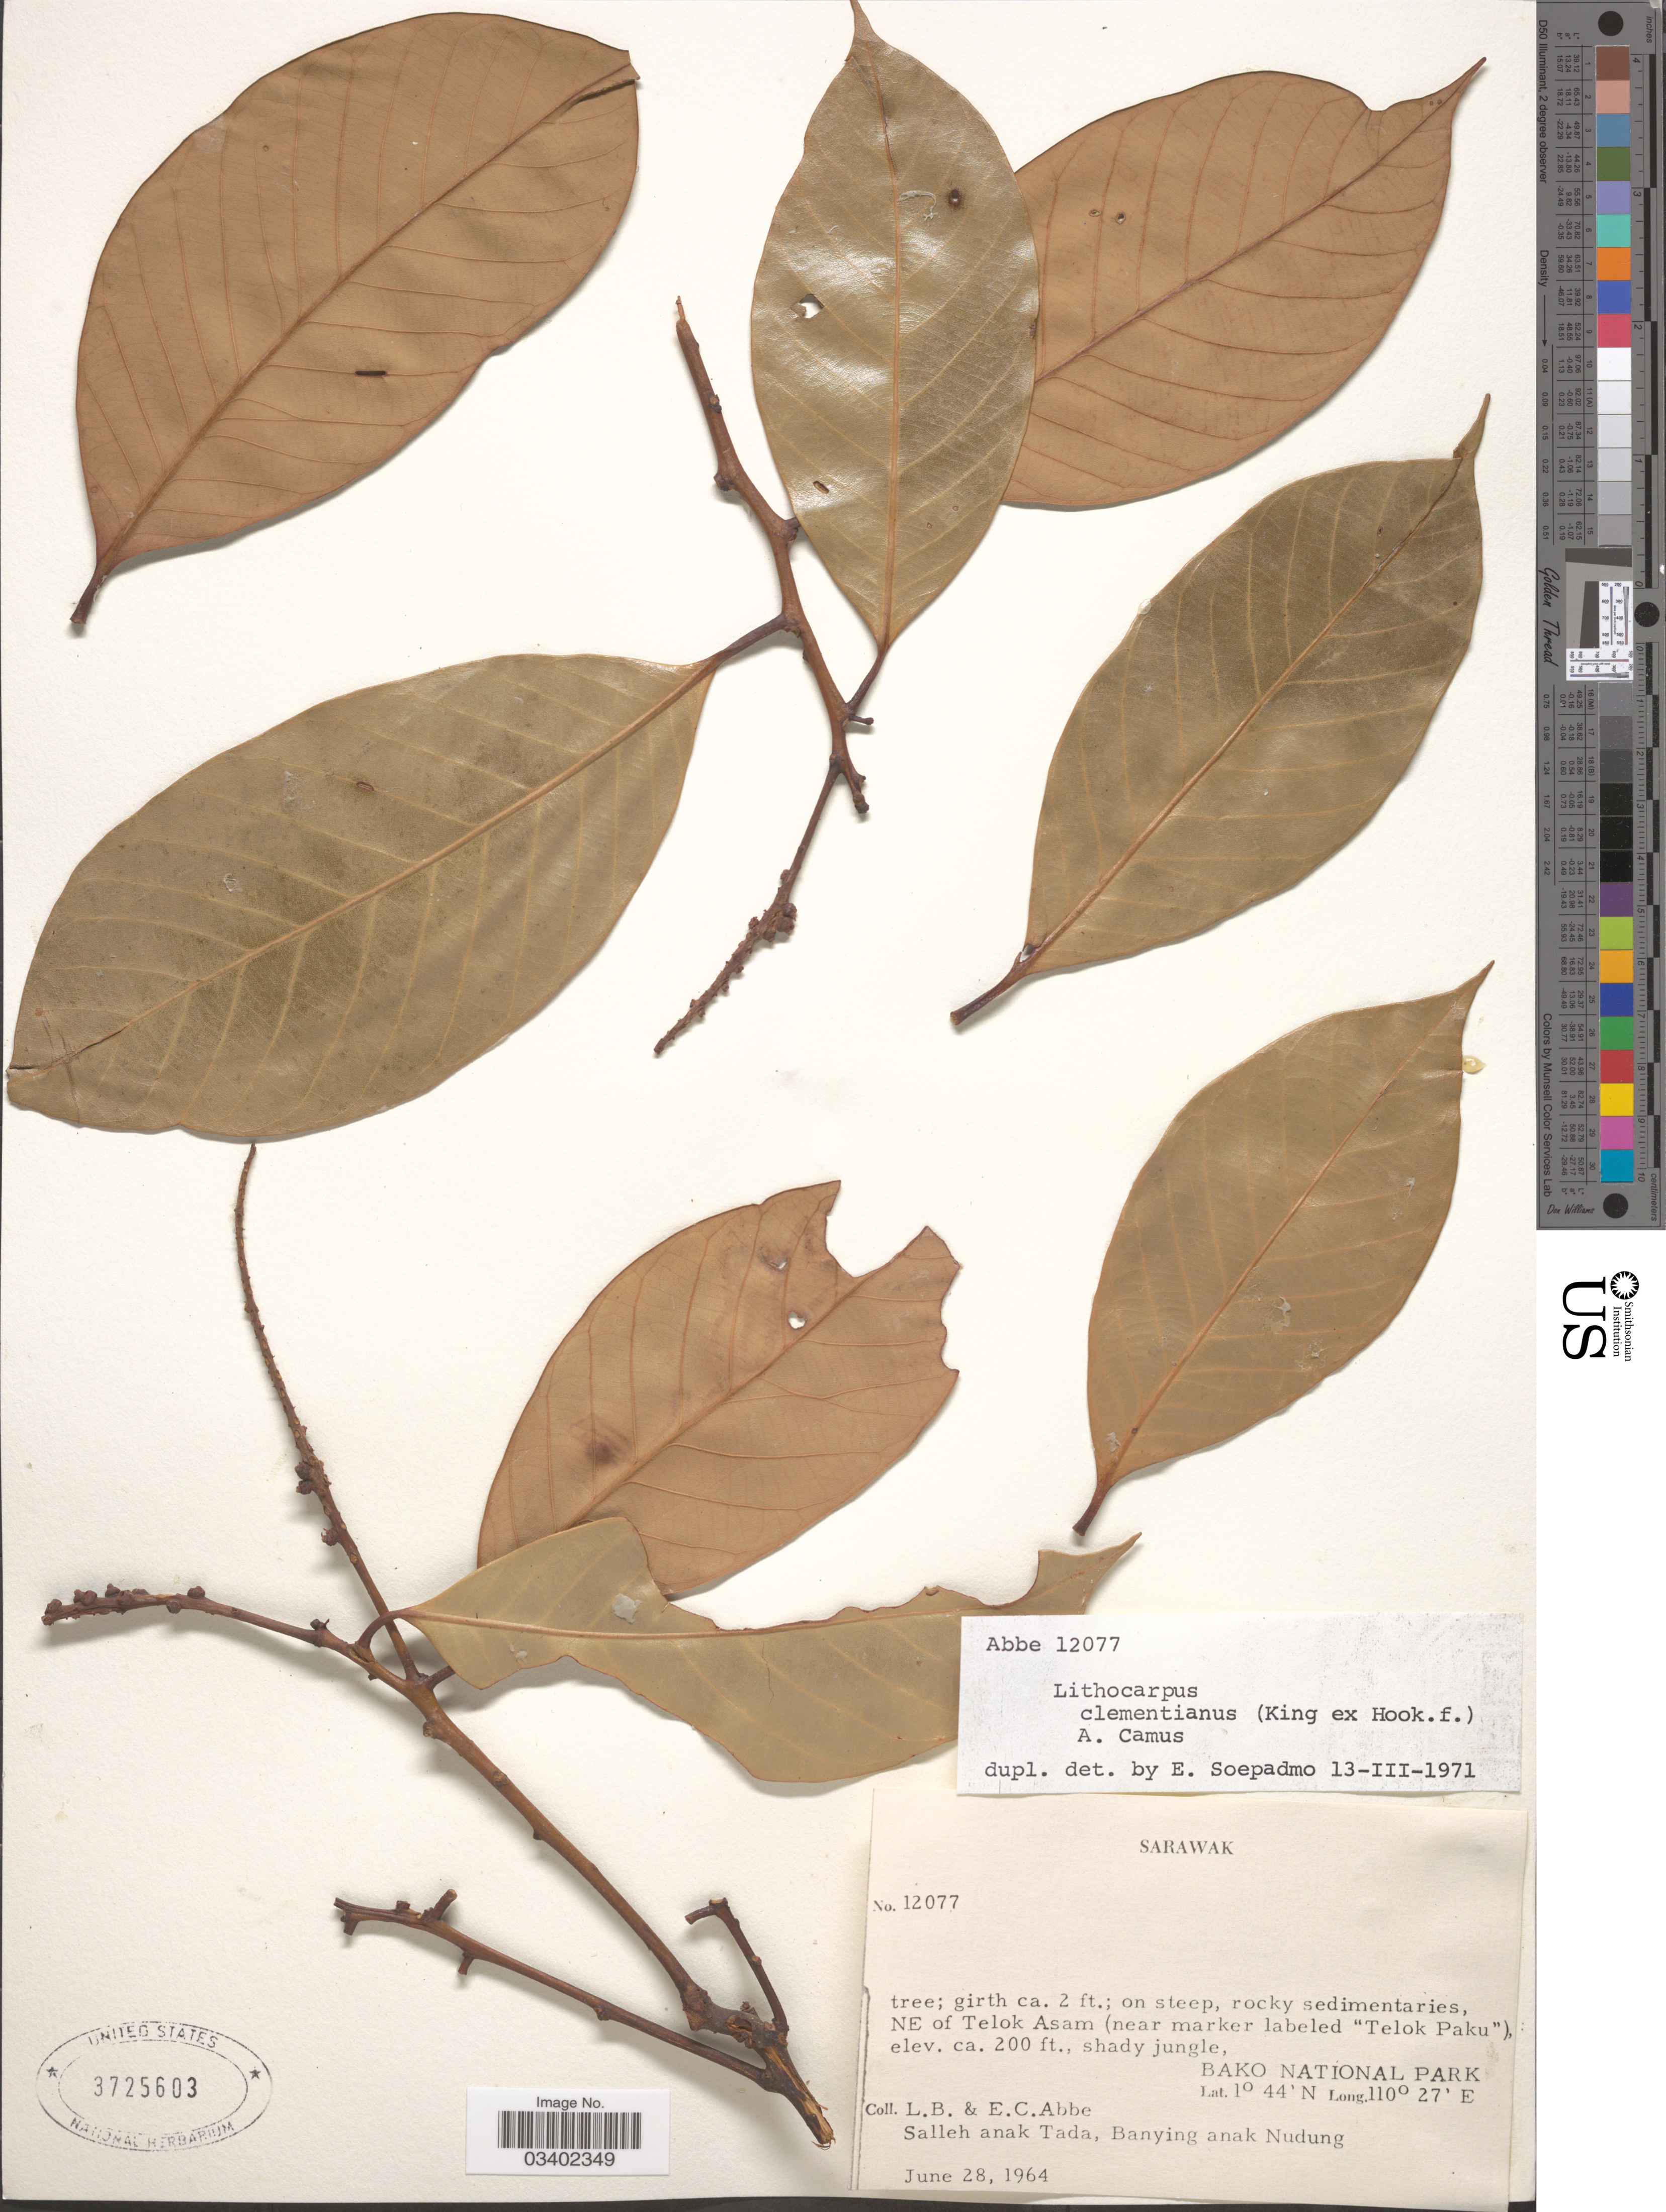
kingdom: Plantae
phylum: Tracheophyta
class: Magnoliopsida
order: Fagales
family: Fagaceae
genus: Lithocarpus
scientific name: Lithocarpus clementianus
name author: (King ex Hook. f.) A. Camus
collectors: L. B. Abbe, E. C. Abbe, Salleh anak Tada & B. Nudung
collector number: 12077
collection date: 1964-06-28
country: Malaysia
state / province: Sarawak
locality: NE of Telok Asam (near marker labeled "Telok Paku"). Bako National Park.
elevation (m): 61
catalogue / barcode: US 3725603